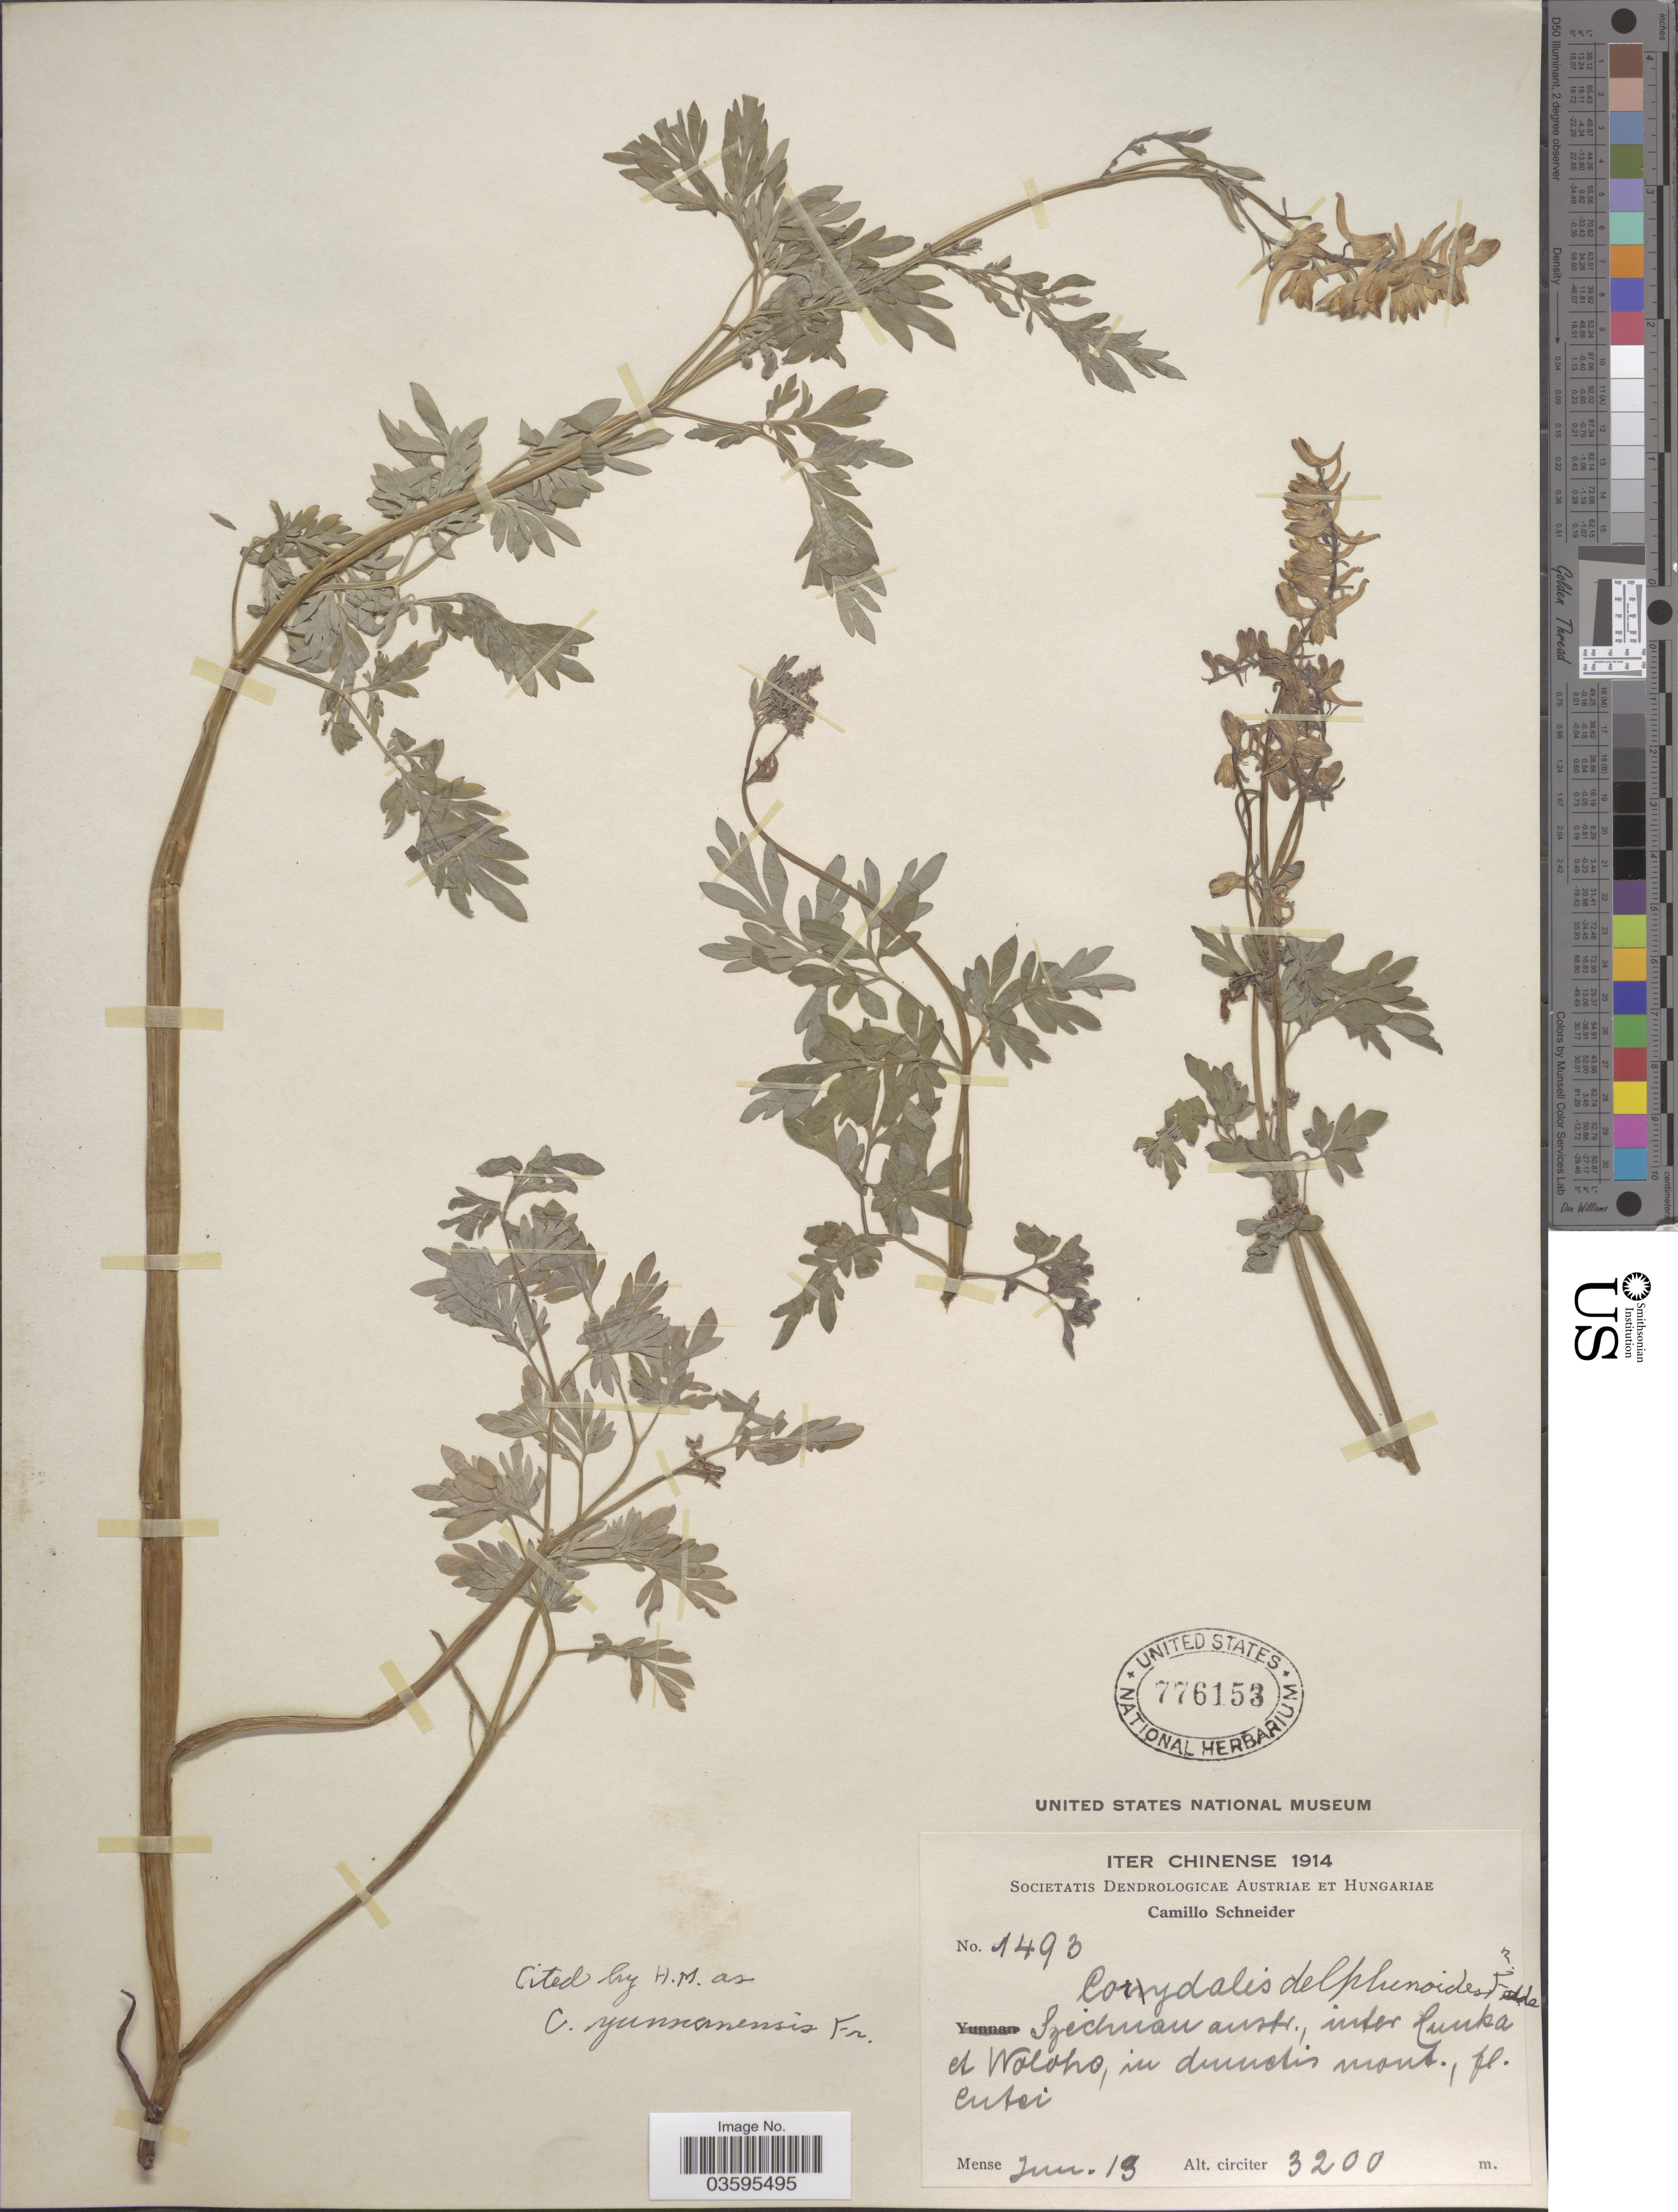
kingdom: Plantae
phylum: Tracheophyta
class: Magnoliopsida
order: Ranunculales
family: Papaveraceae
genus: Corydalis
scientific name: Corydalis yunnanensis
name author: Franch.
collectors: C. K. Schneider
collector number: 1493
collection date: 1914-06-13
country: China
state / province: Sichuan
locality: Szechuan austr., inter Cunka [interpreted] et Woloho [interpreted], in dumetis mont.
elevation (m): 3200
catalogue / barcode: US 776153